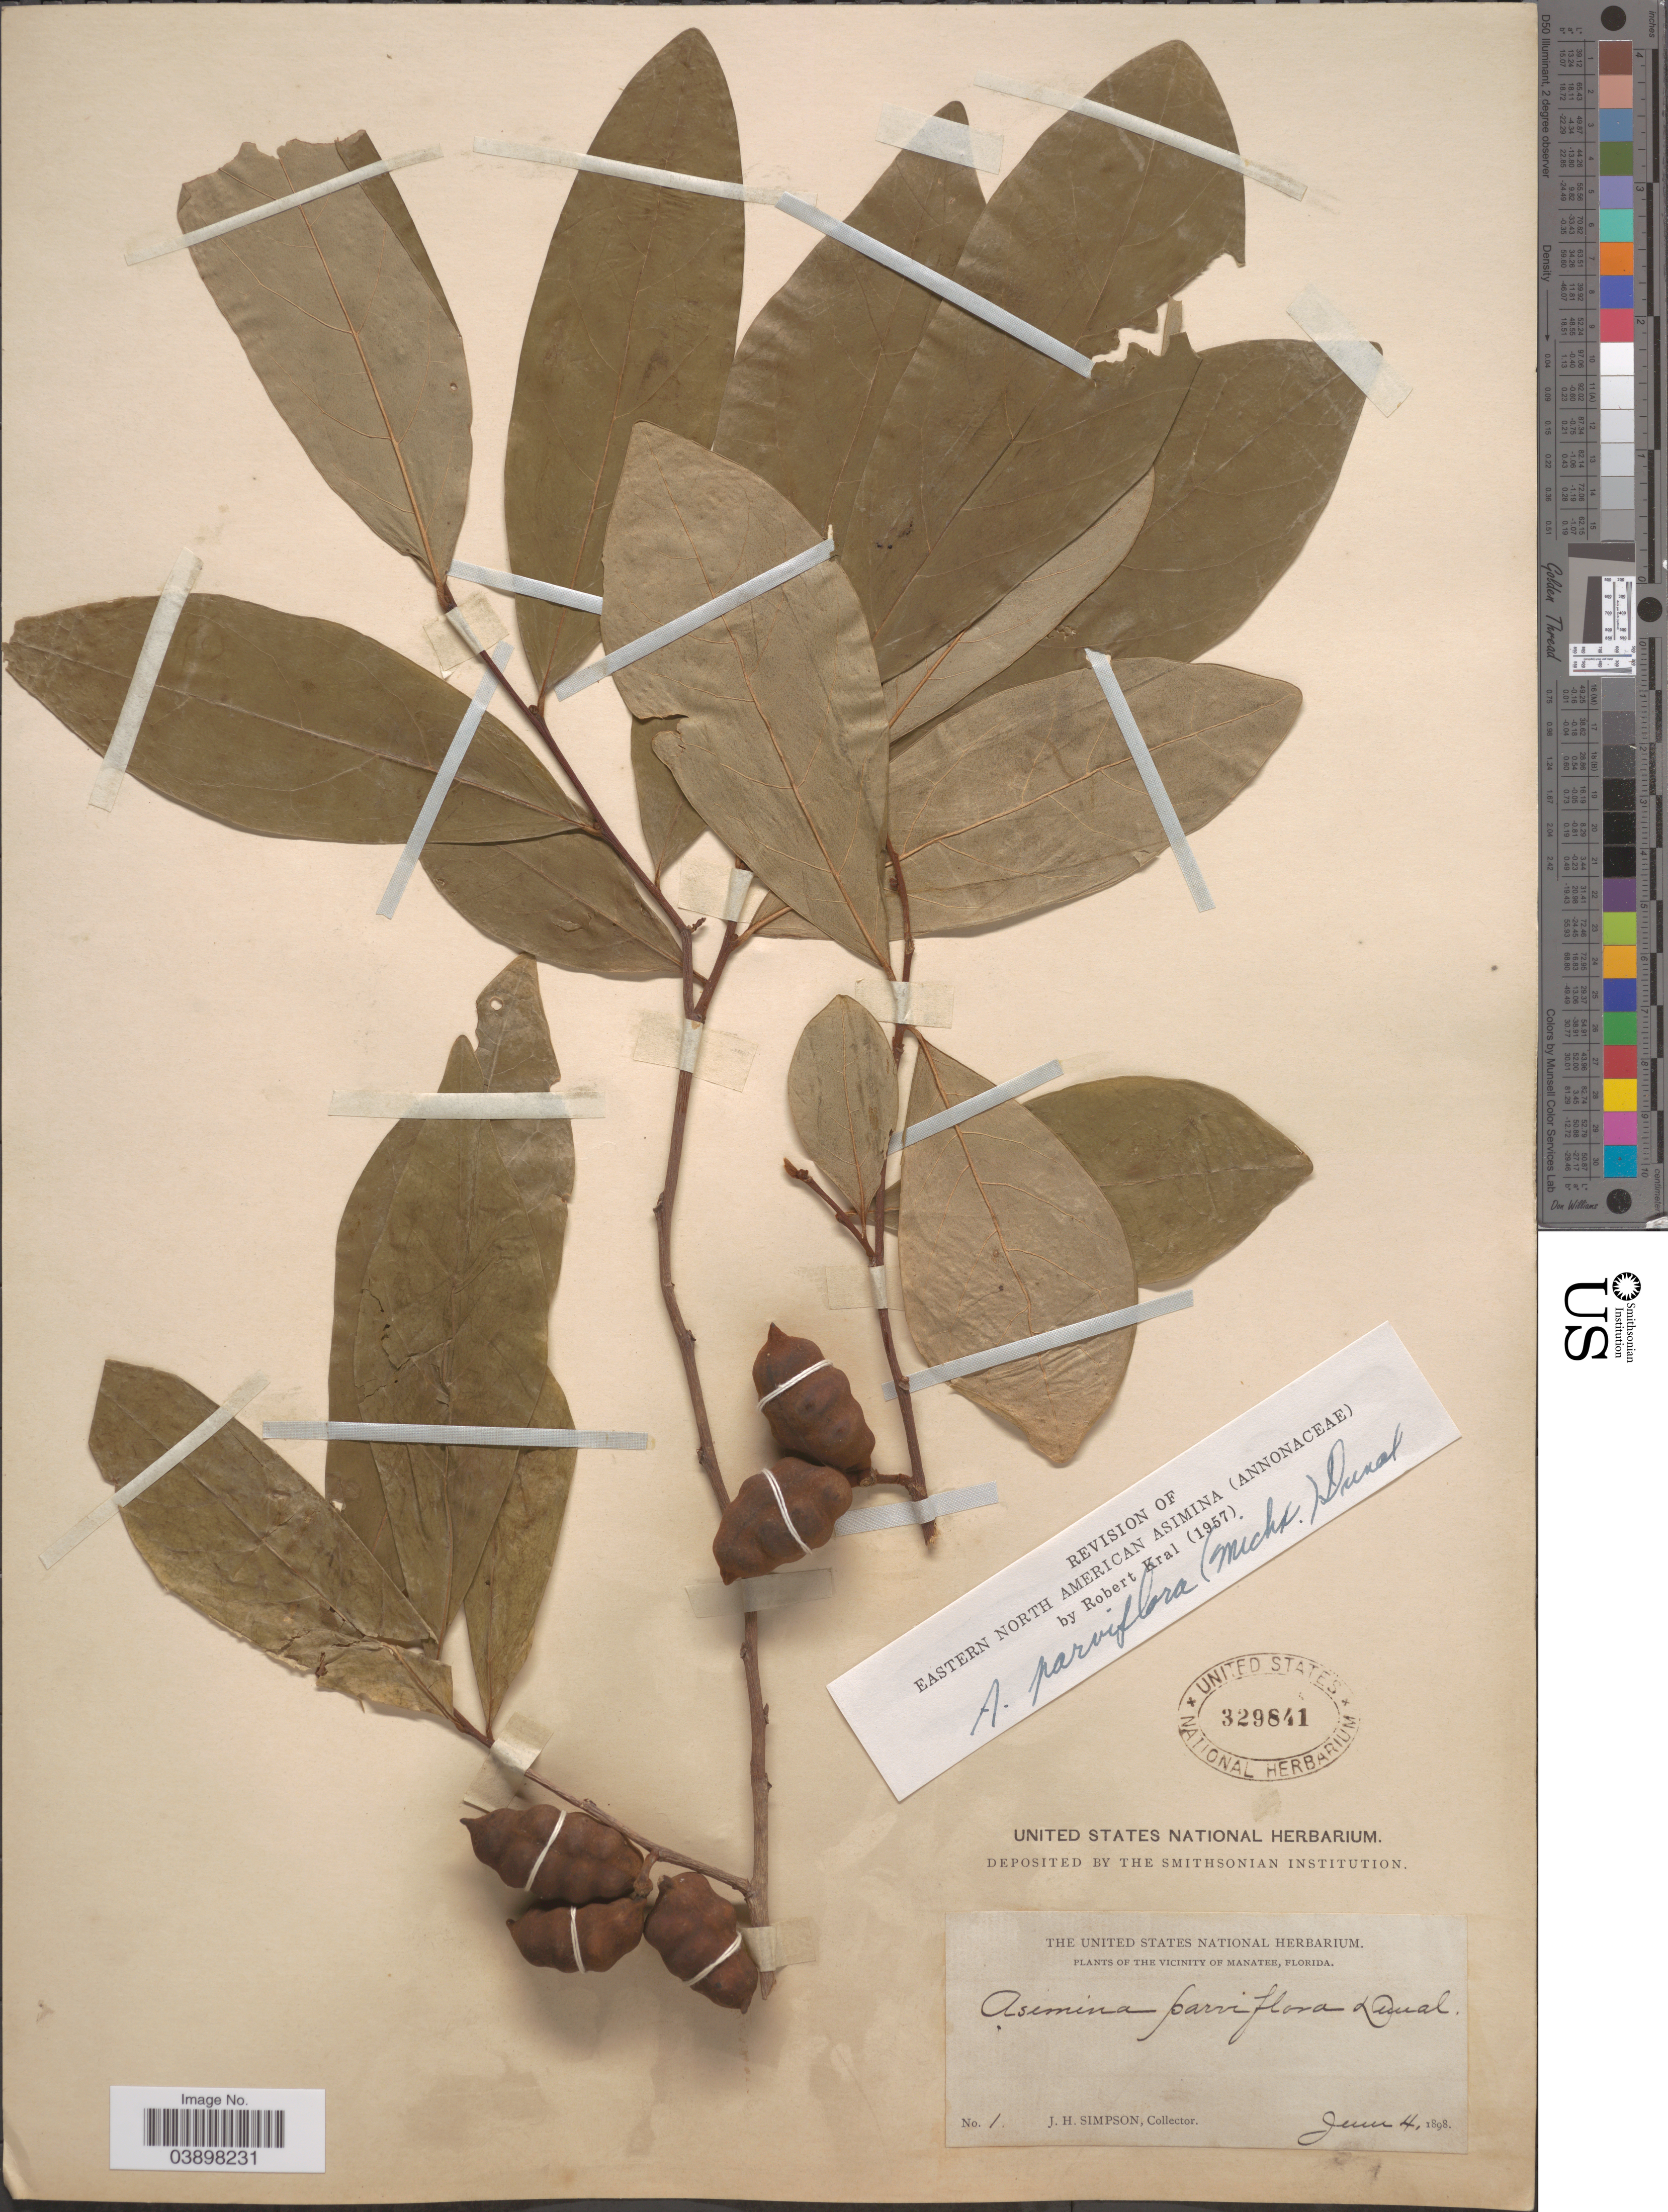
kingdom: Plantae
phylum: Tracheophyta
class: Magnoliopsida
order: Magnoliales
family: Annonaceae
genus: Asimina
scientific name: Asimina parviflora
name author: (Michx.) Dunal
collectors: J. H. Simpson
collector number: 1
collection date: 1898-06-04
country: United States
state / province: Florida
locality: The Vicinity of Manatee.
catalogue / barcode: US 329841